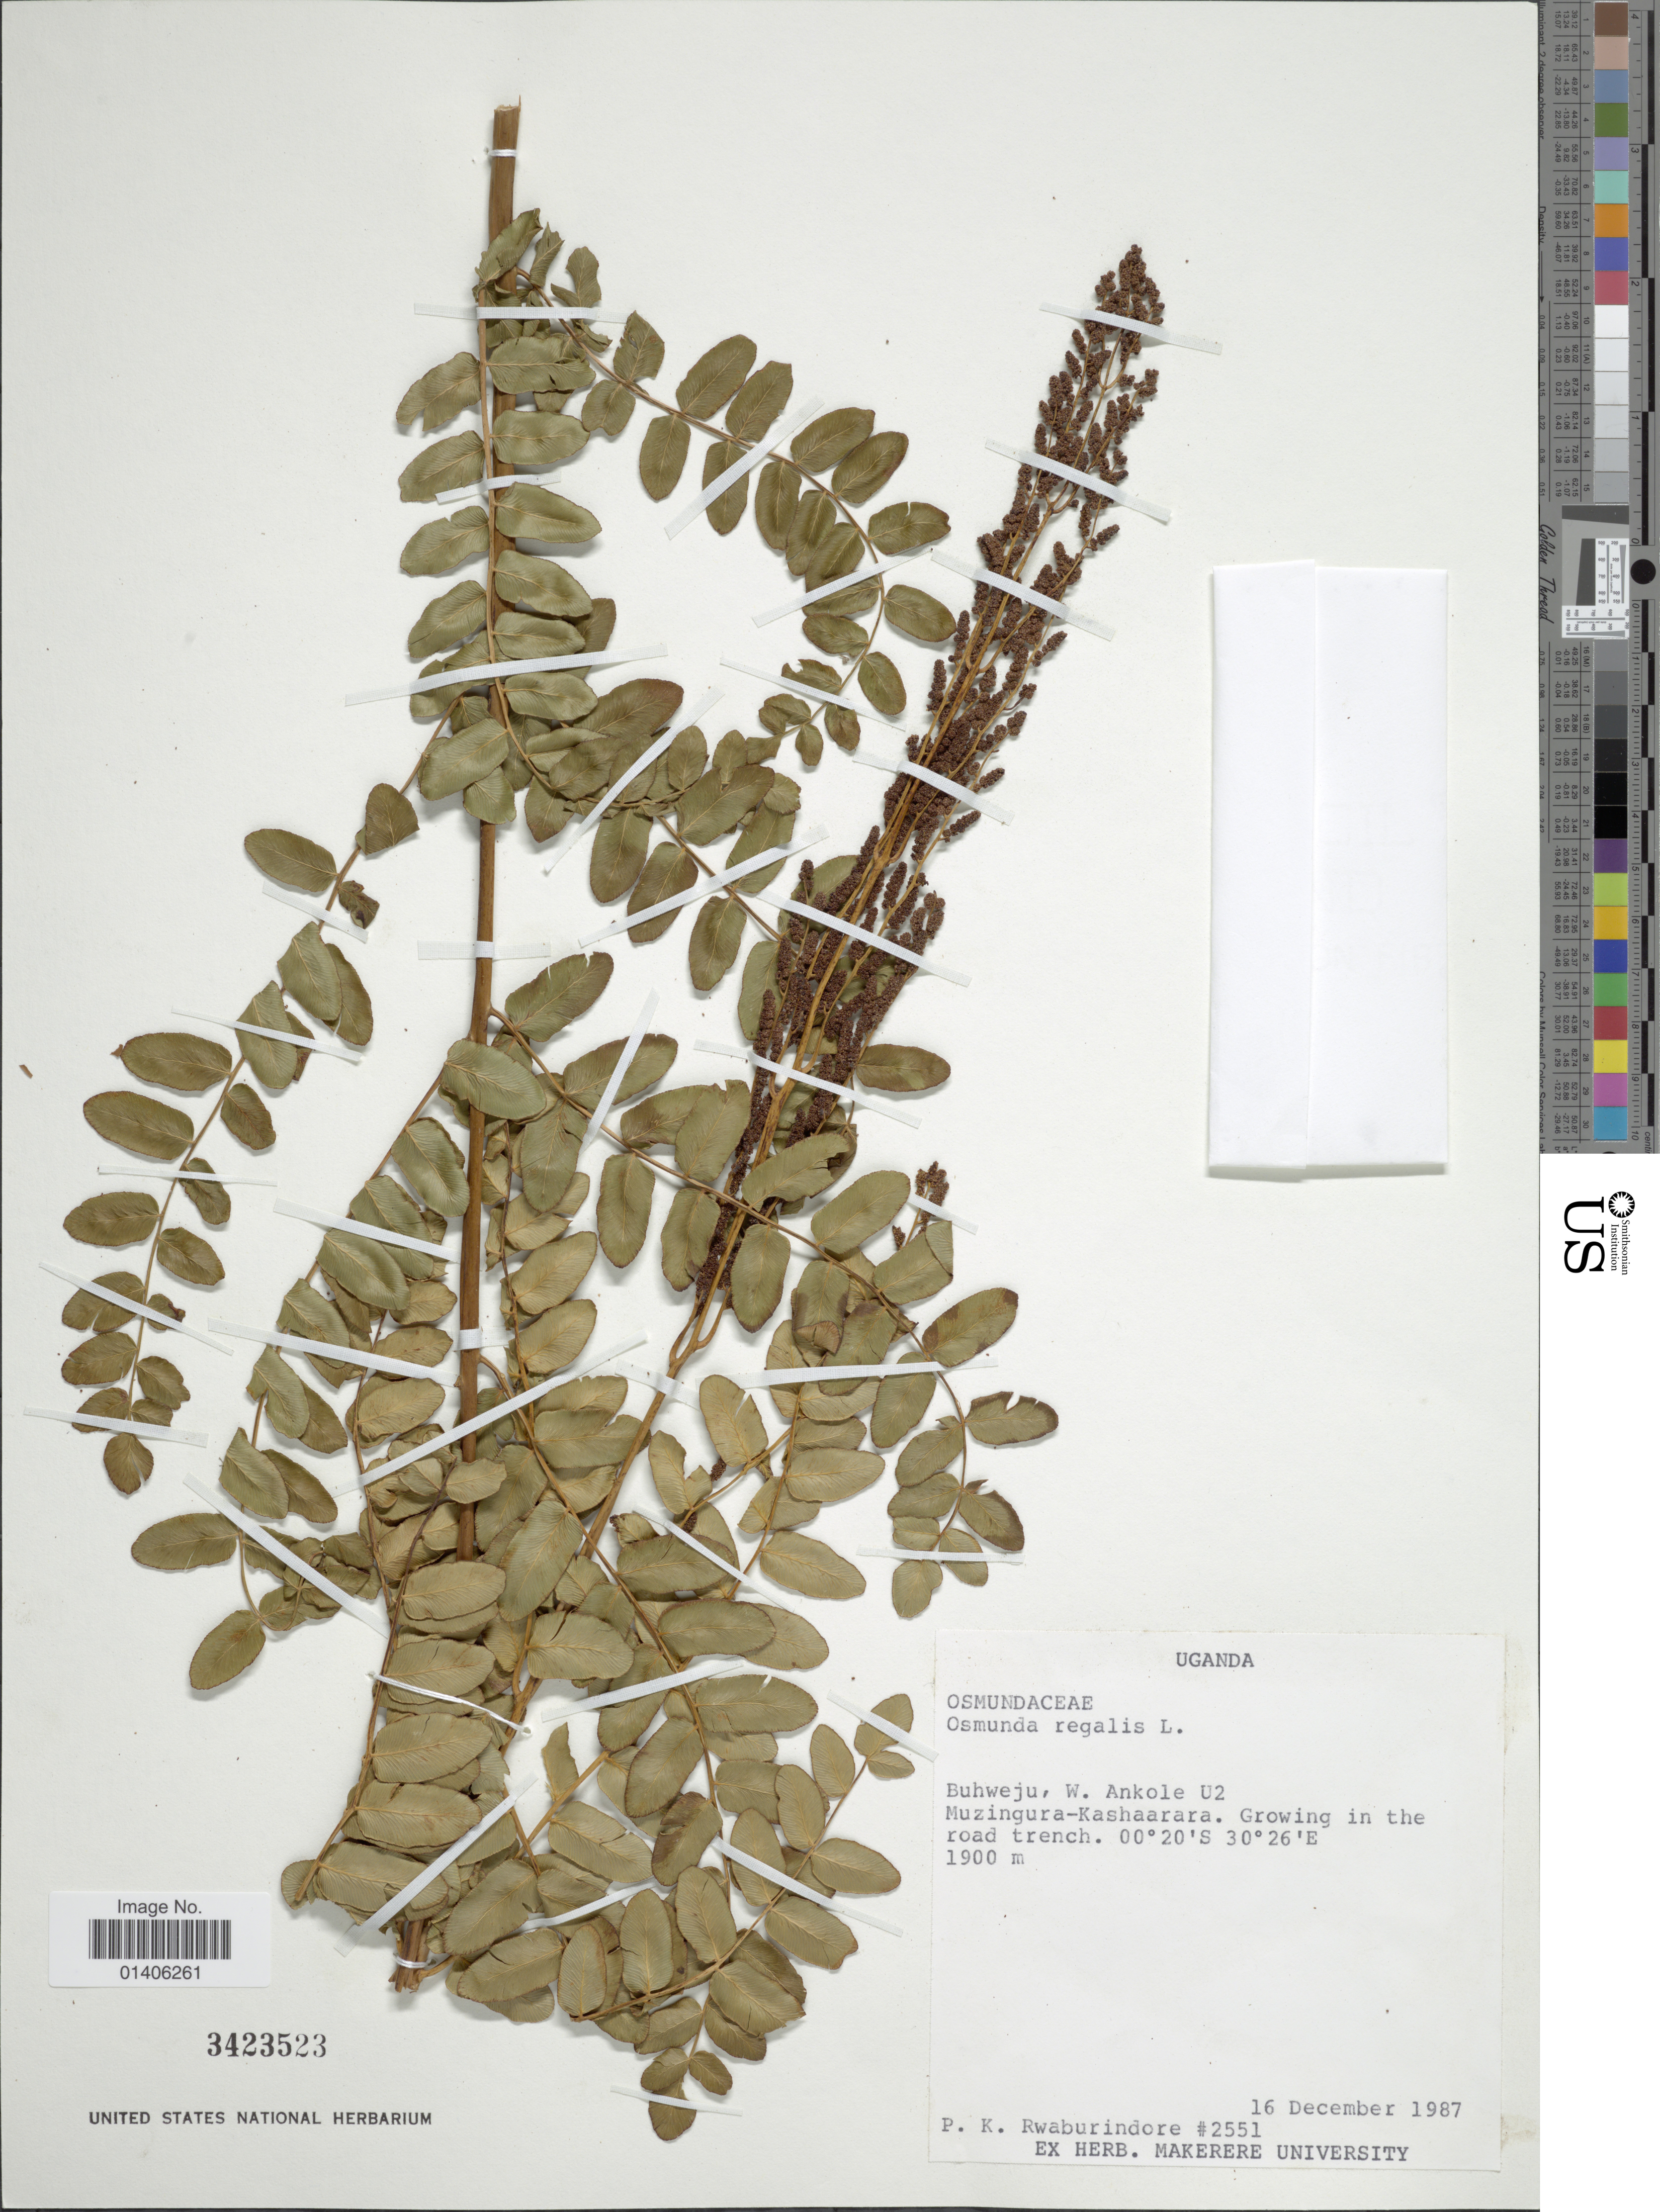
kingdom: Plantae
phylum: Tracheophyta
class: Polypodiopsida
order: Osmundales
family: Osmundaceae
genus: Osmunda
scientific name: Osmunda regalis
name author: L.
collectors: P. Rwaburindore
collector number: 2551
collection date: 1987-12-16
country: Uganda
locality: Buhweju, W. Ankole U2, Muzingura-Kashaarara. Growing in the road trench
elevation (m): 1900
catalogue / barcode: US 3423523